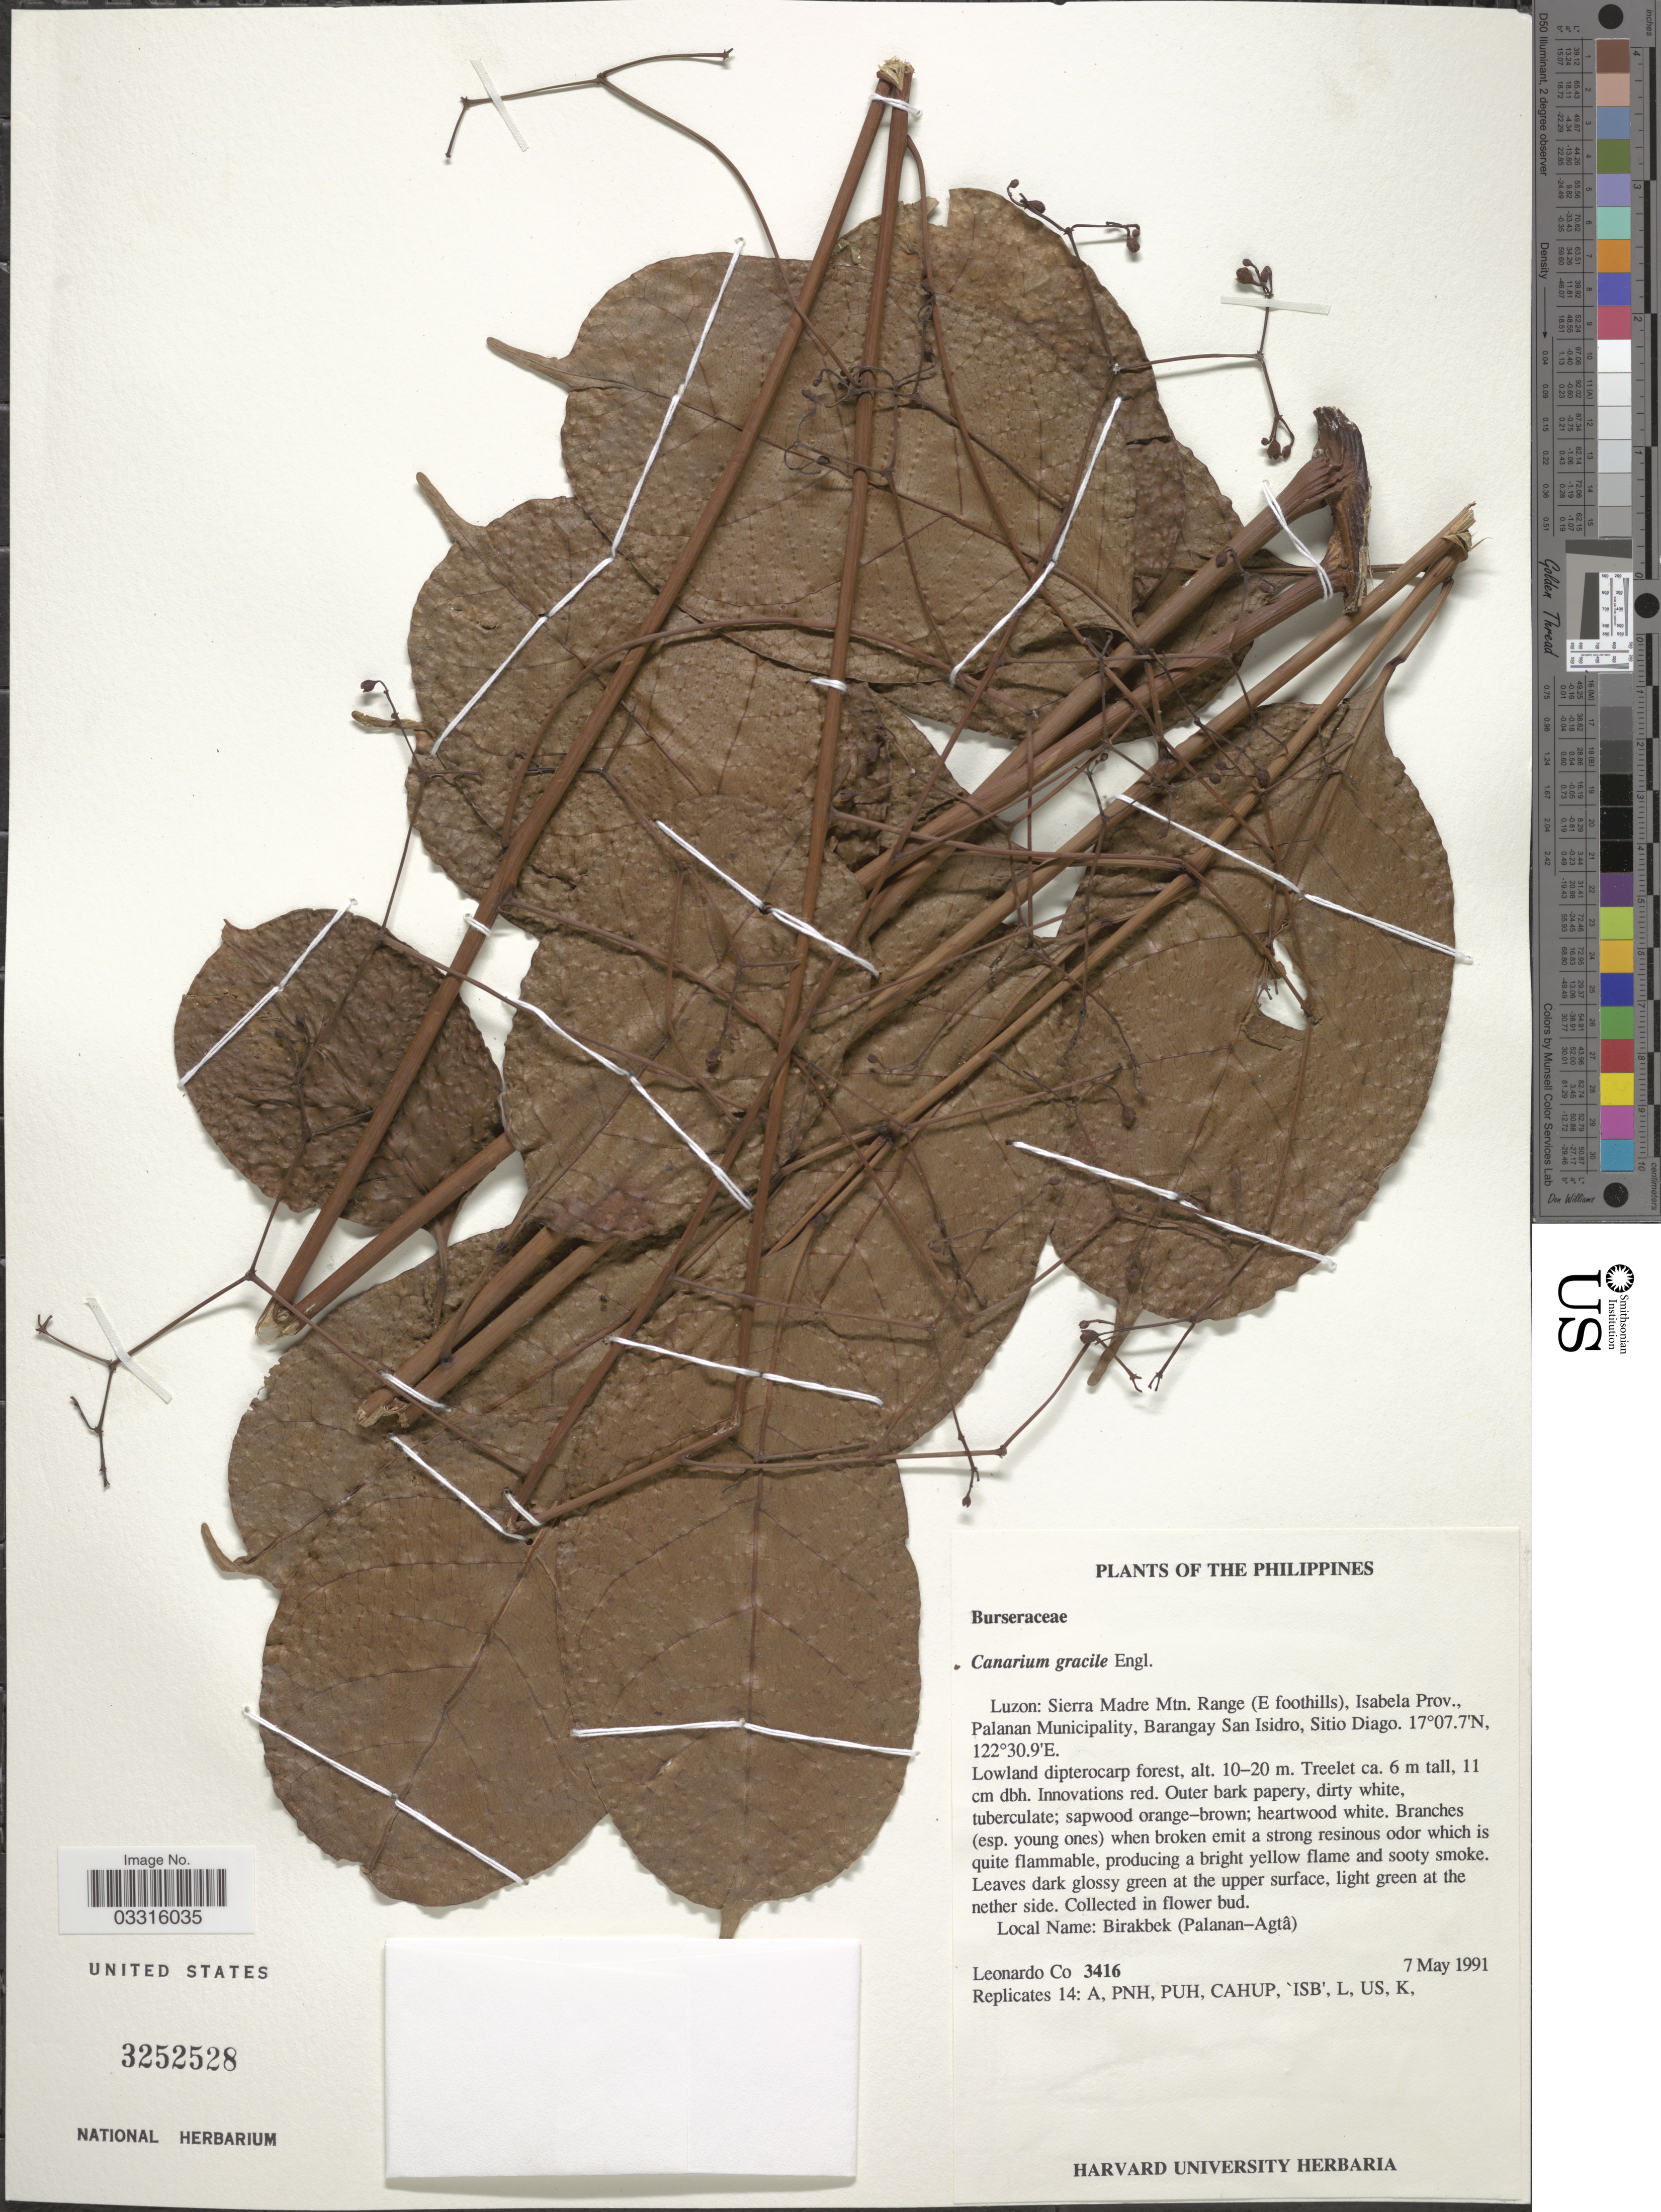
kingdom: Plantae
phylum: Tracheophyta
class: Magnoliopsida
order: Sapindales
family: Burseraceae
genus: Canarium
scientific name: Canarium gracile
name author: Engl.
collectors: L. Co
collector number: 3416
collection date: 1991-05-07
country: Philippines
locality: Luzon: Sierra Madre Mtn. Range (E foothills), Isabela Prov., Palanan Municipality, Barangay San Isidro, Sitio Diago.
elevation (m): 10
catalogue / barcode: US 3252528